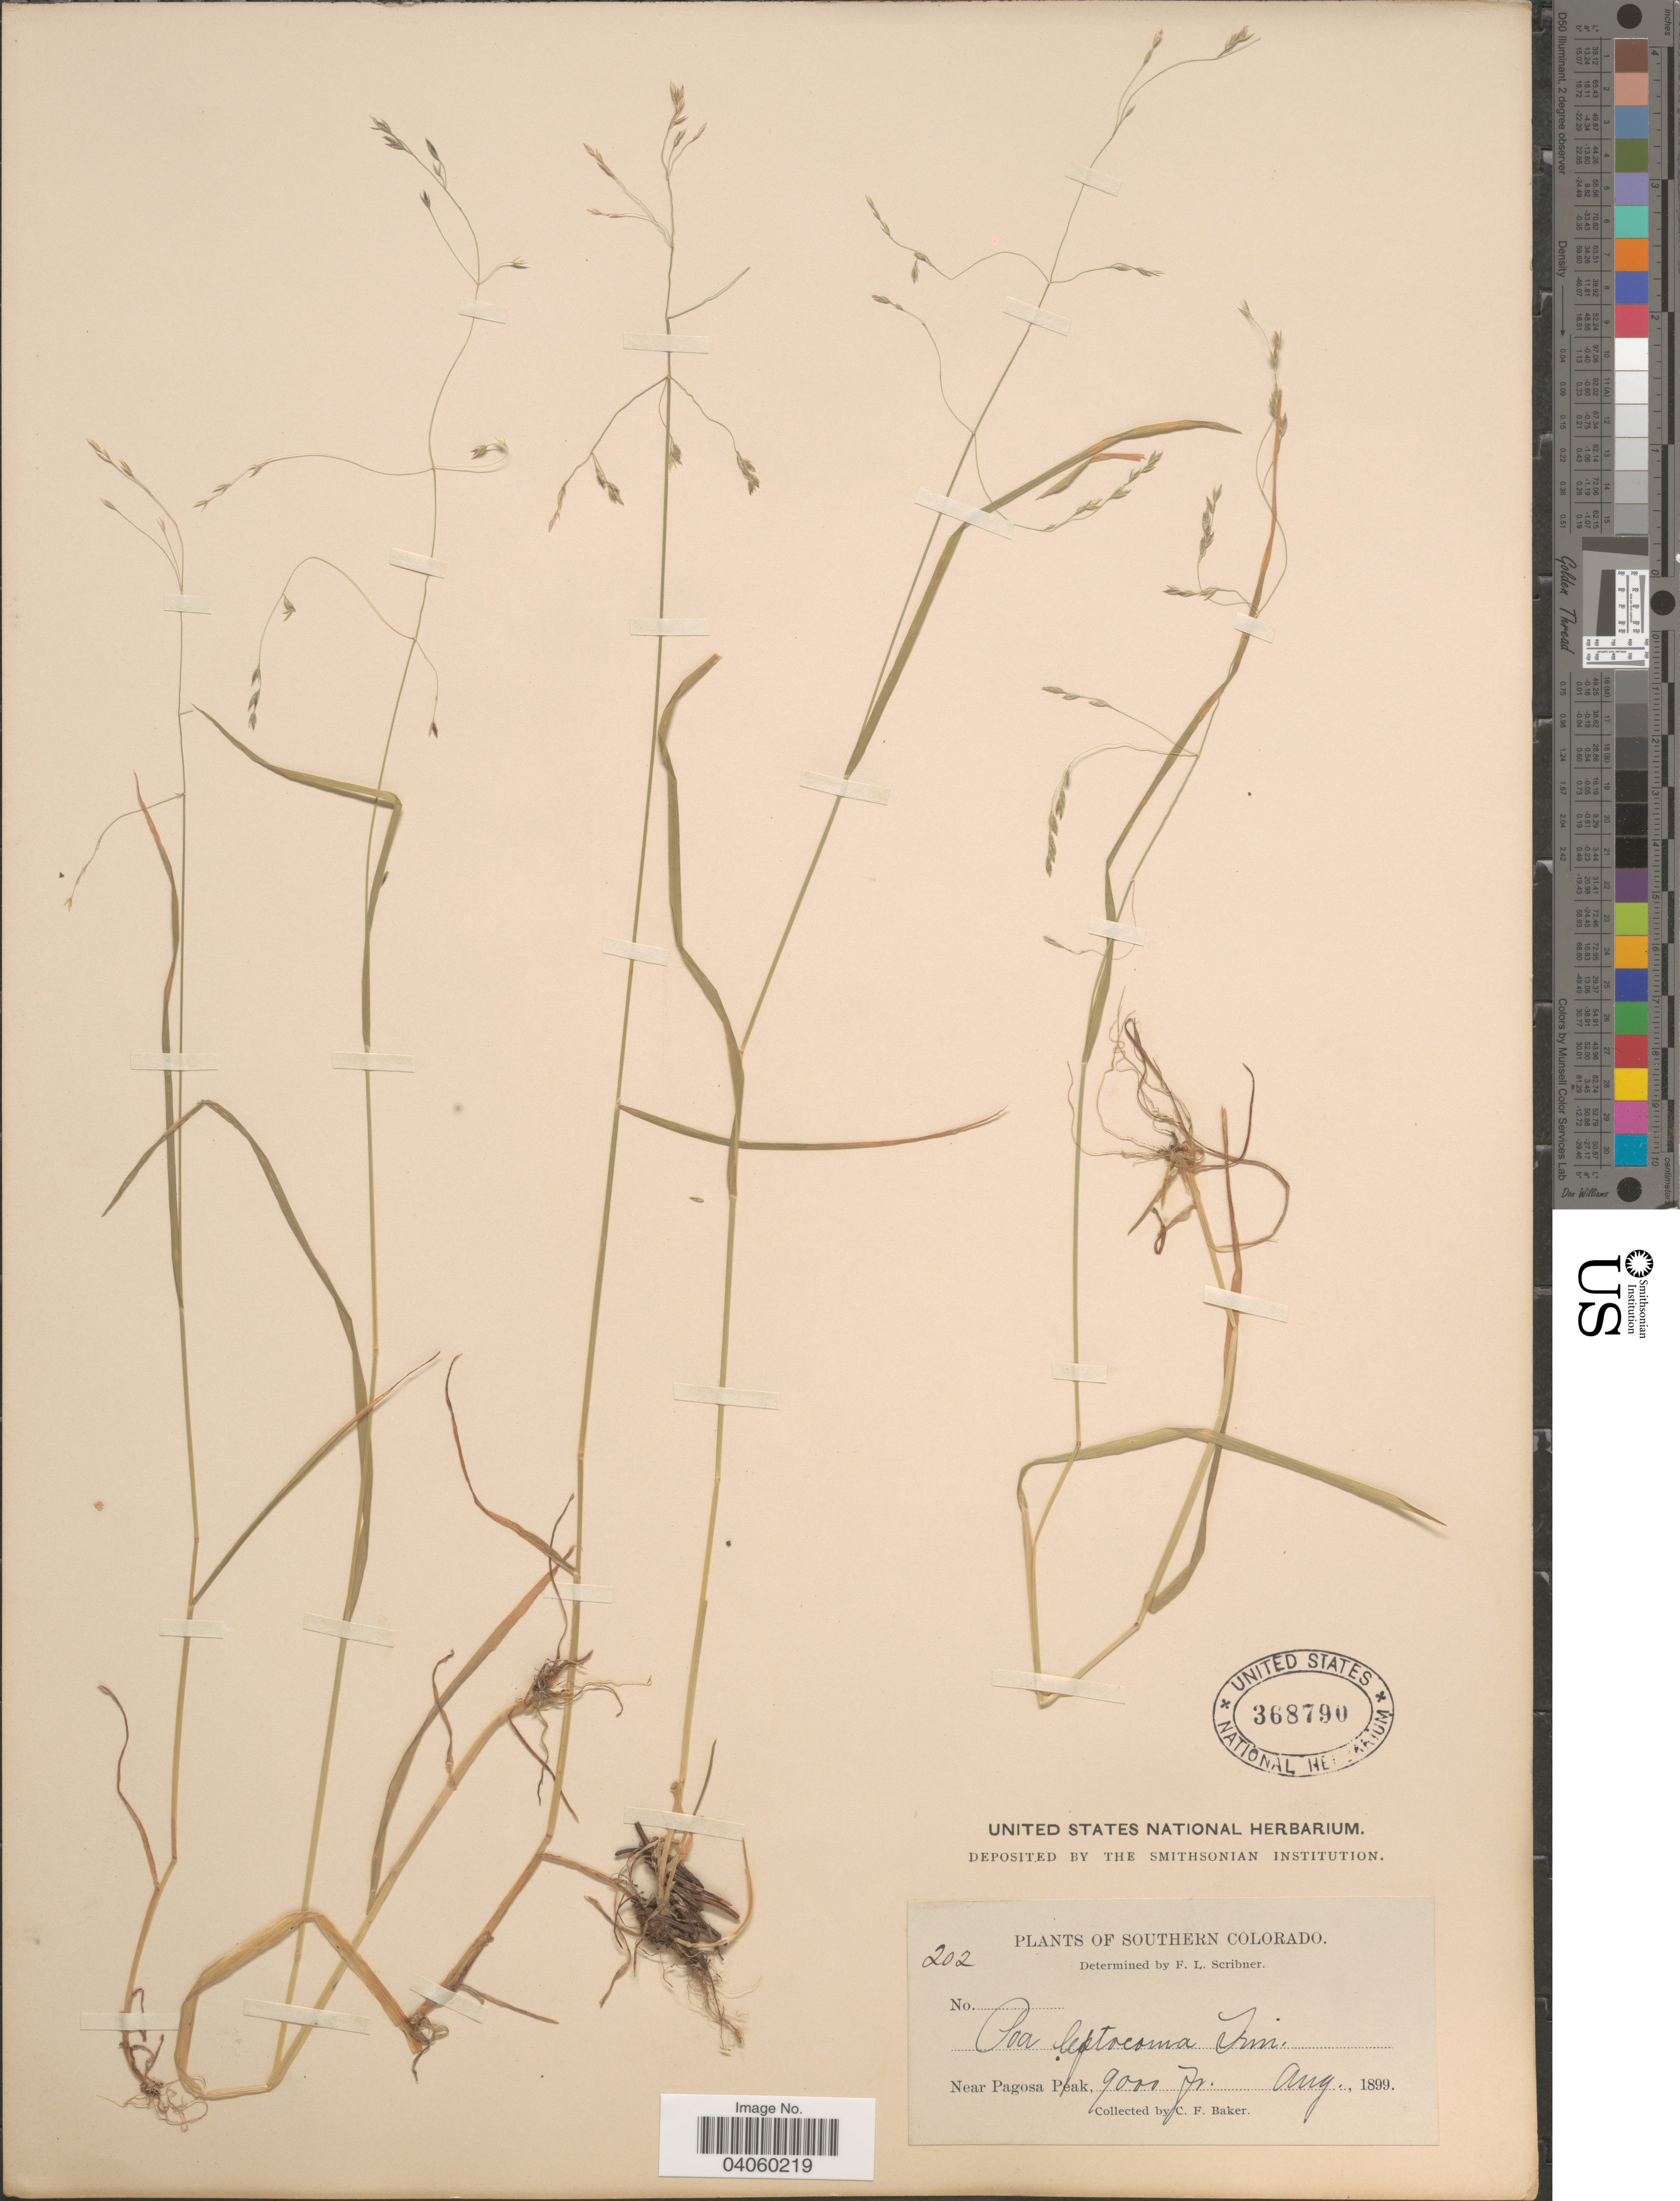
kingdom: Plantae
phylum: Tracheophyta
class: Liliopsida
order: Poales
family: Poaceae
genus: Poa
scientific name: Poa leptocoma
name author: Trin.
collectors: C. F. Baker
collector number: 202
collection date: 1899-08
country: United States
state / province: Colorado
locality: Southern Colorado. Near Pagosa Peak.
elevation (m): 2743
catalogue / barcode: US 368790